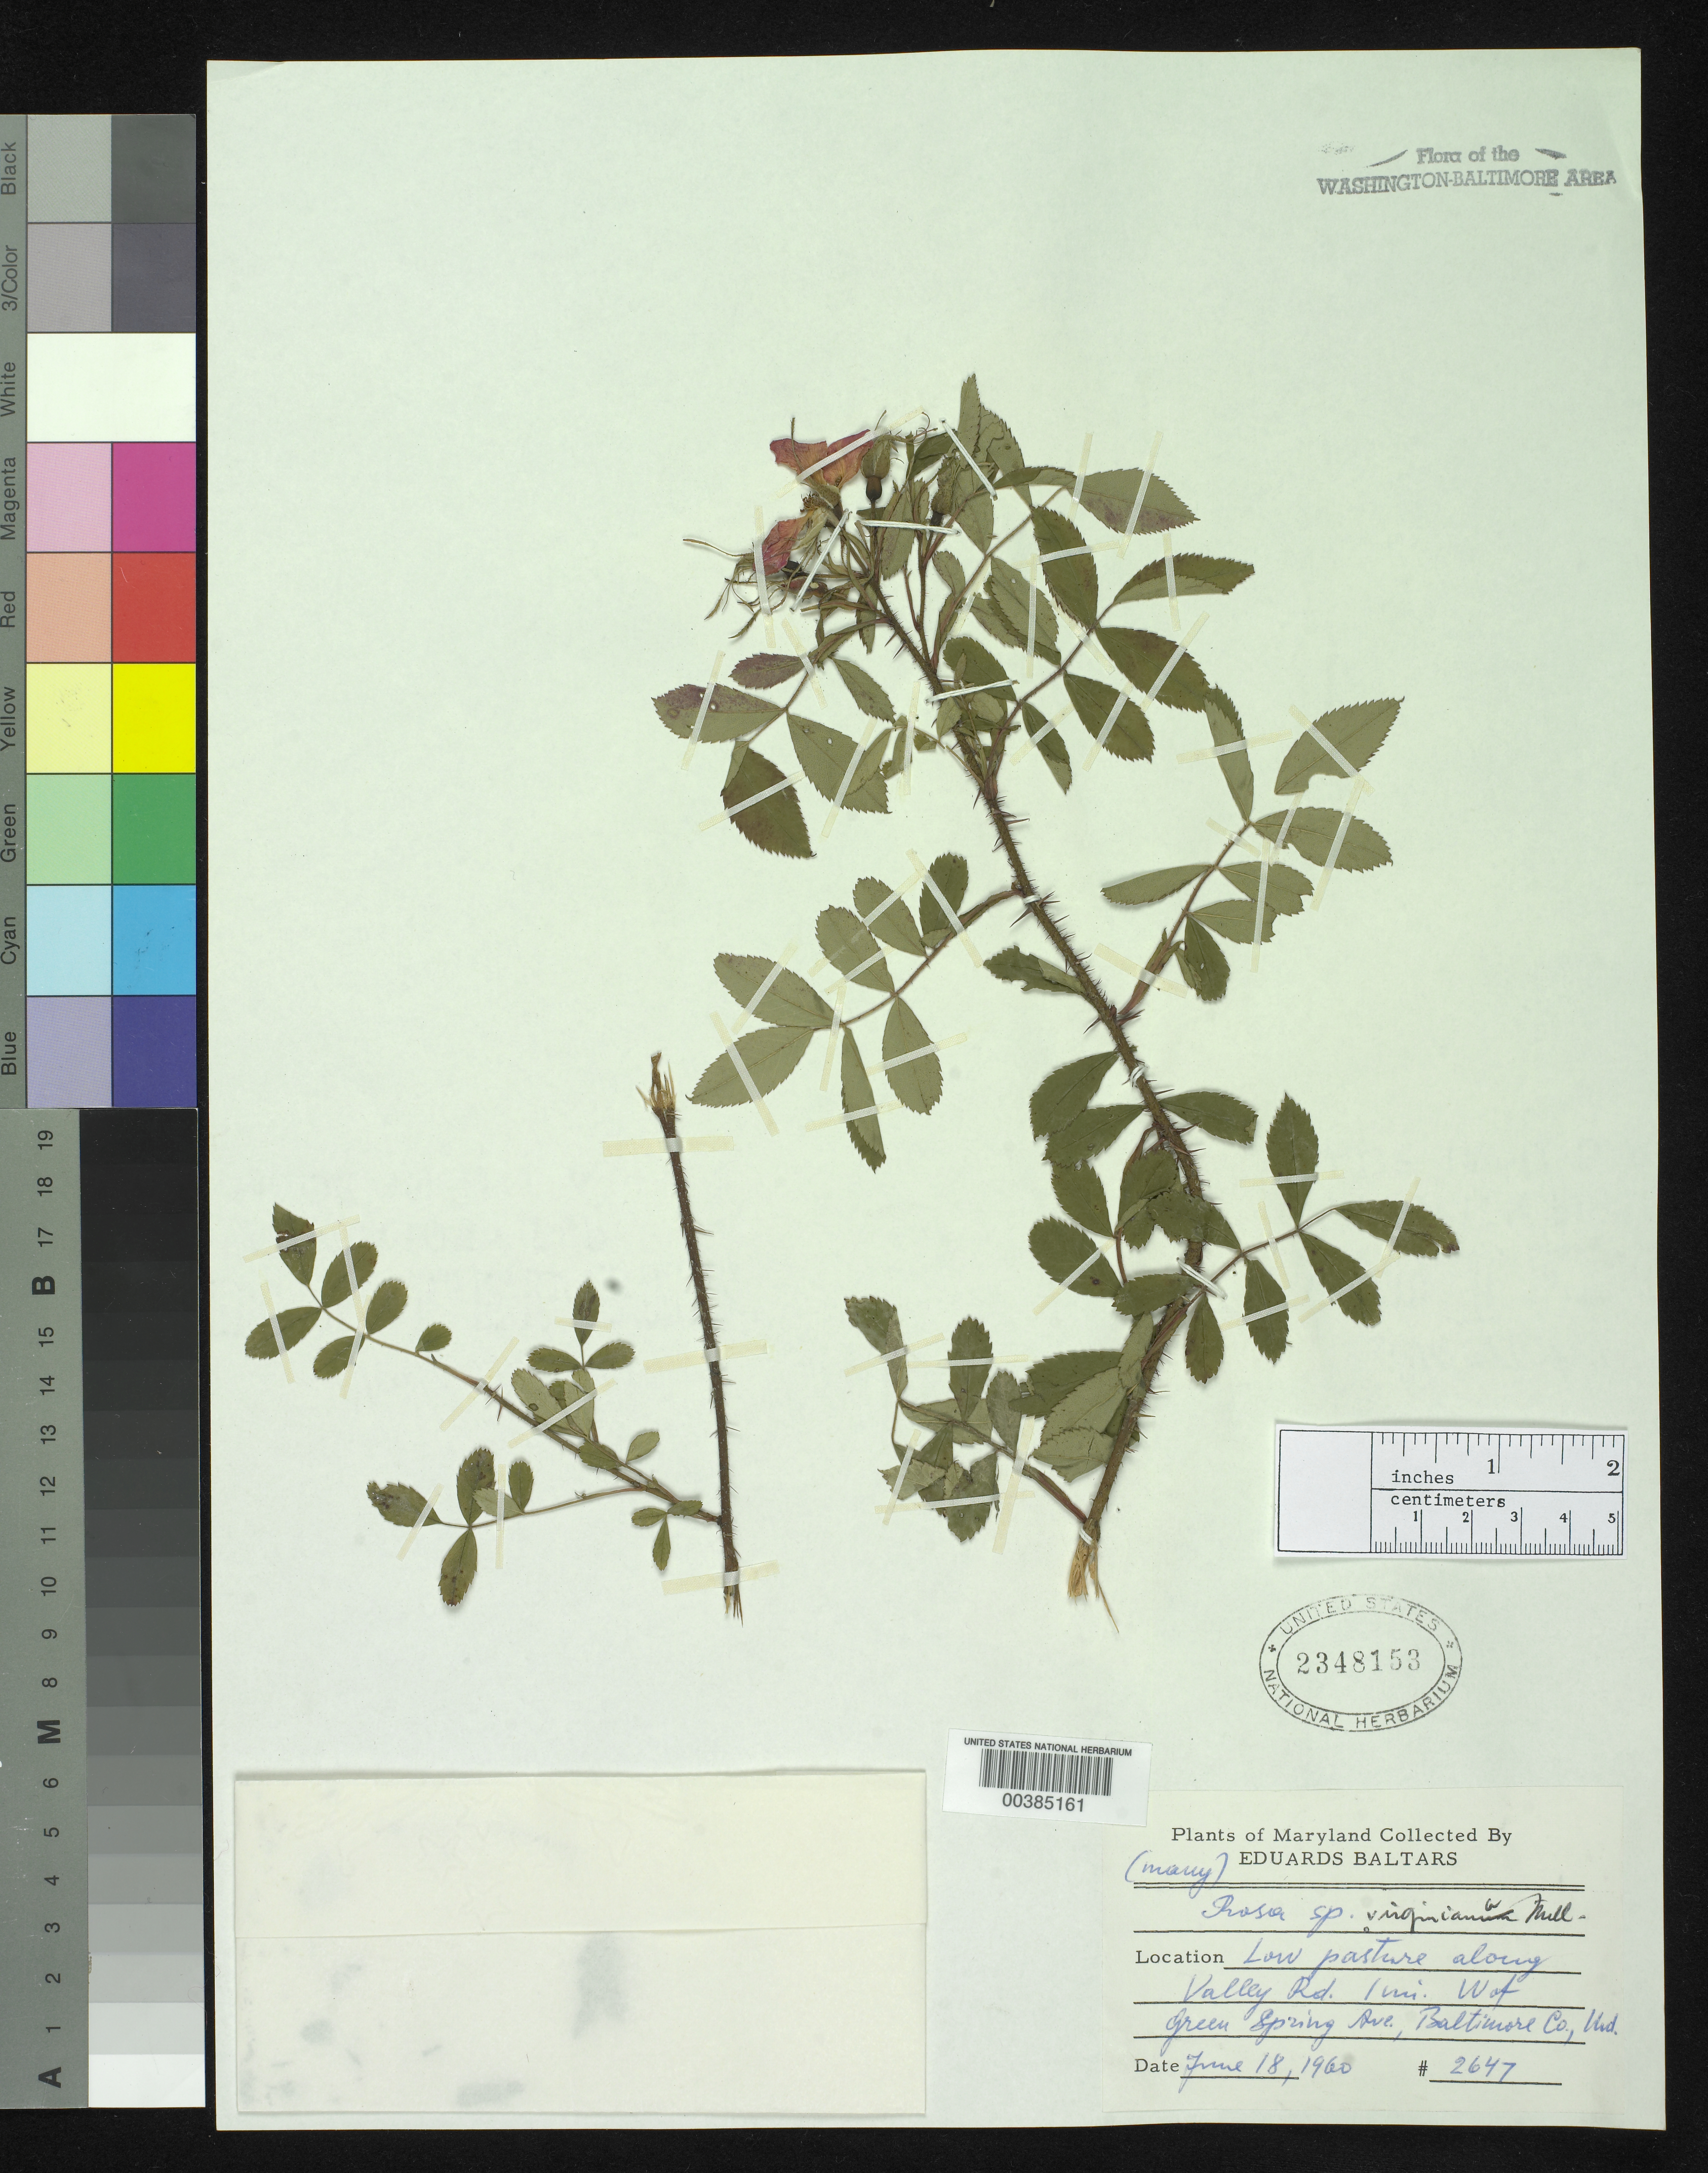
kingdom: Plantae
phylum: Tracheophyta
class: Magnoliopsida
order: Rosales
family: Rosaceae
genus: Rosa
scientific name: Rosa virginiana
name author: Mill.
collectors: E. Baltars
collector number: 2647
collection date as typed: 18 Jun 1960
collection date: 1960-06-18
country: United States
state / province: Maryland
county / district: Baltimore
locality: Valley road, west of Green Spring Ave.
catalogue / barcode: US 2348153